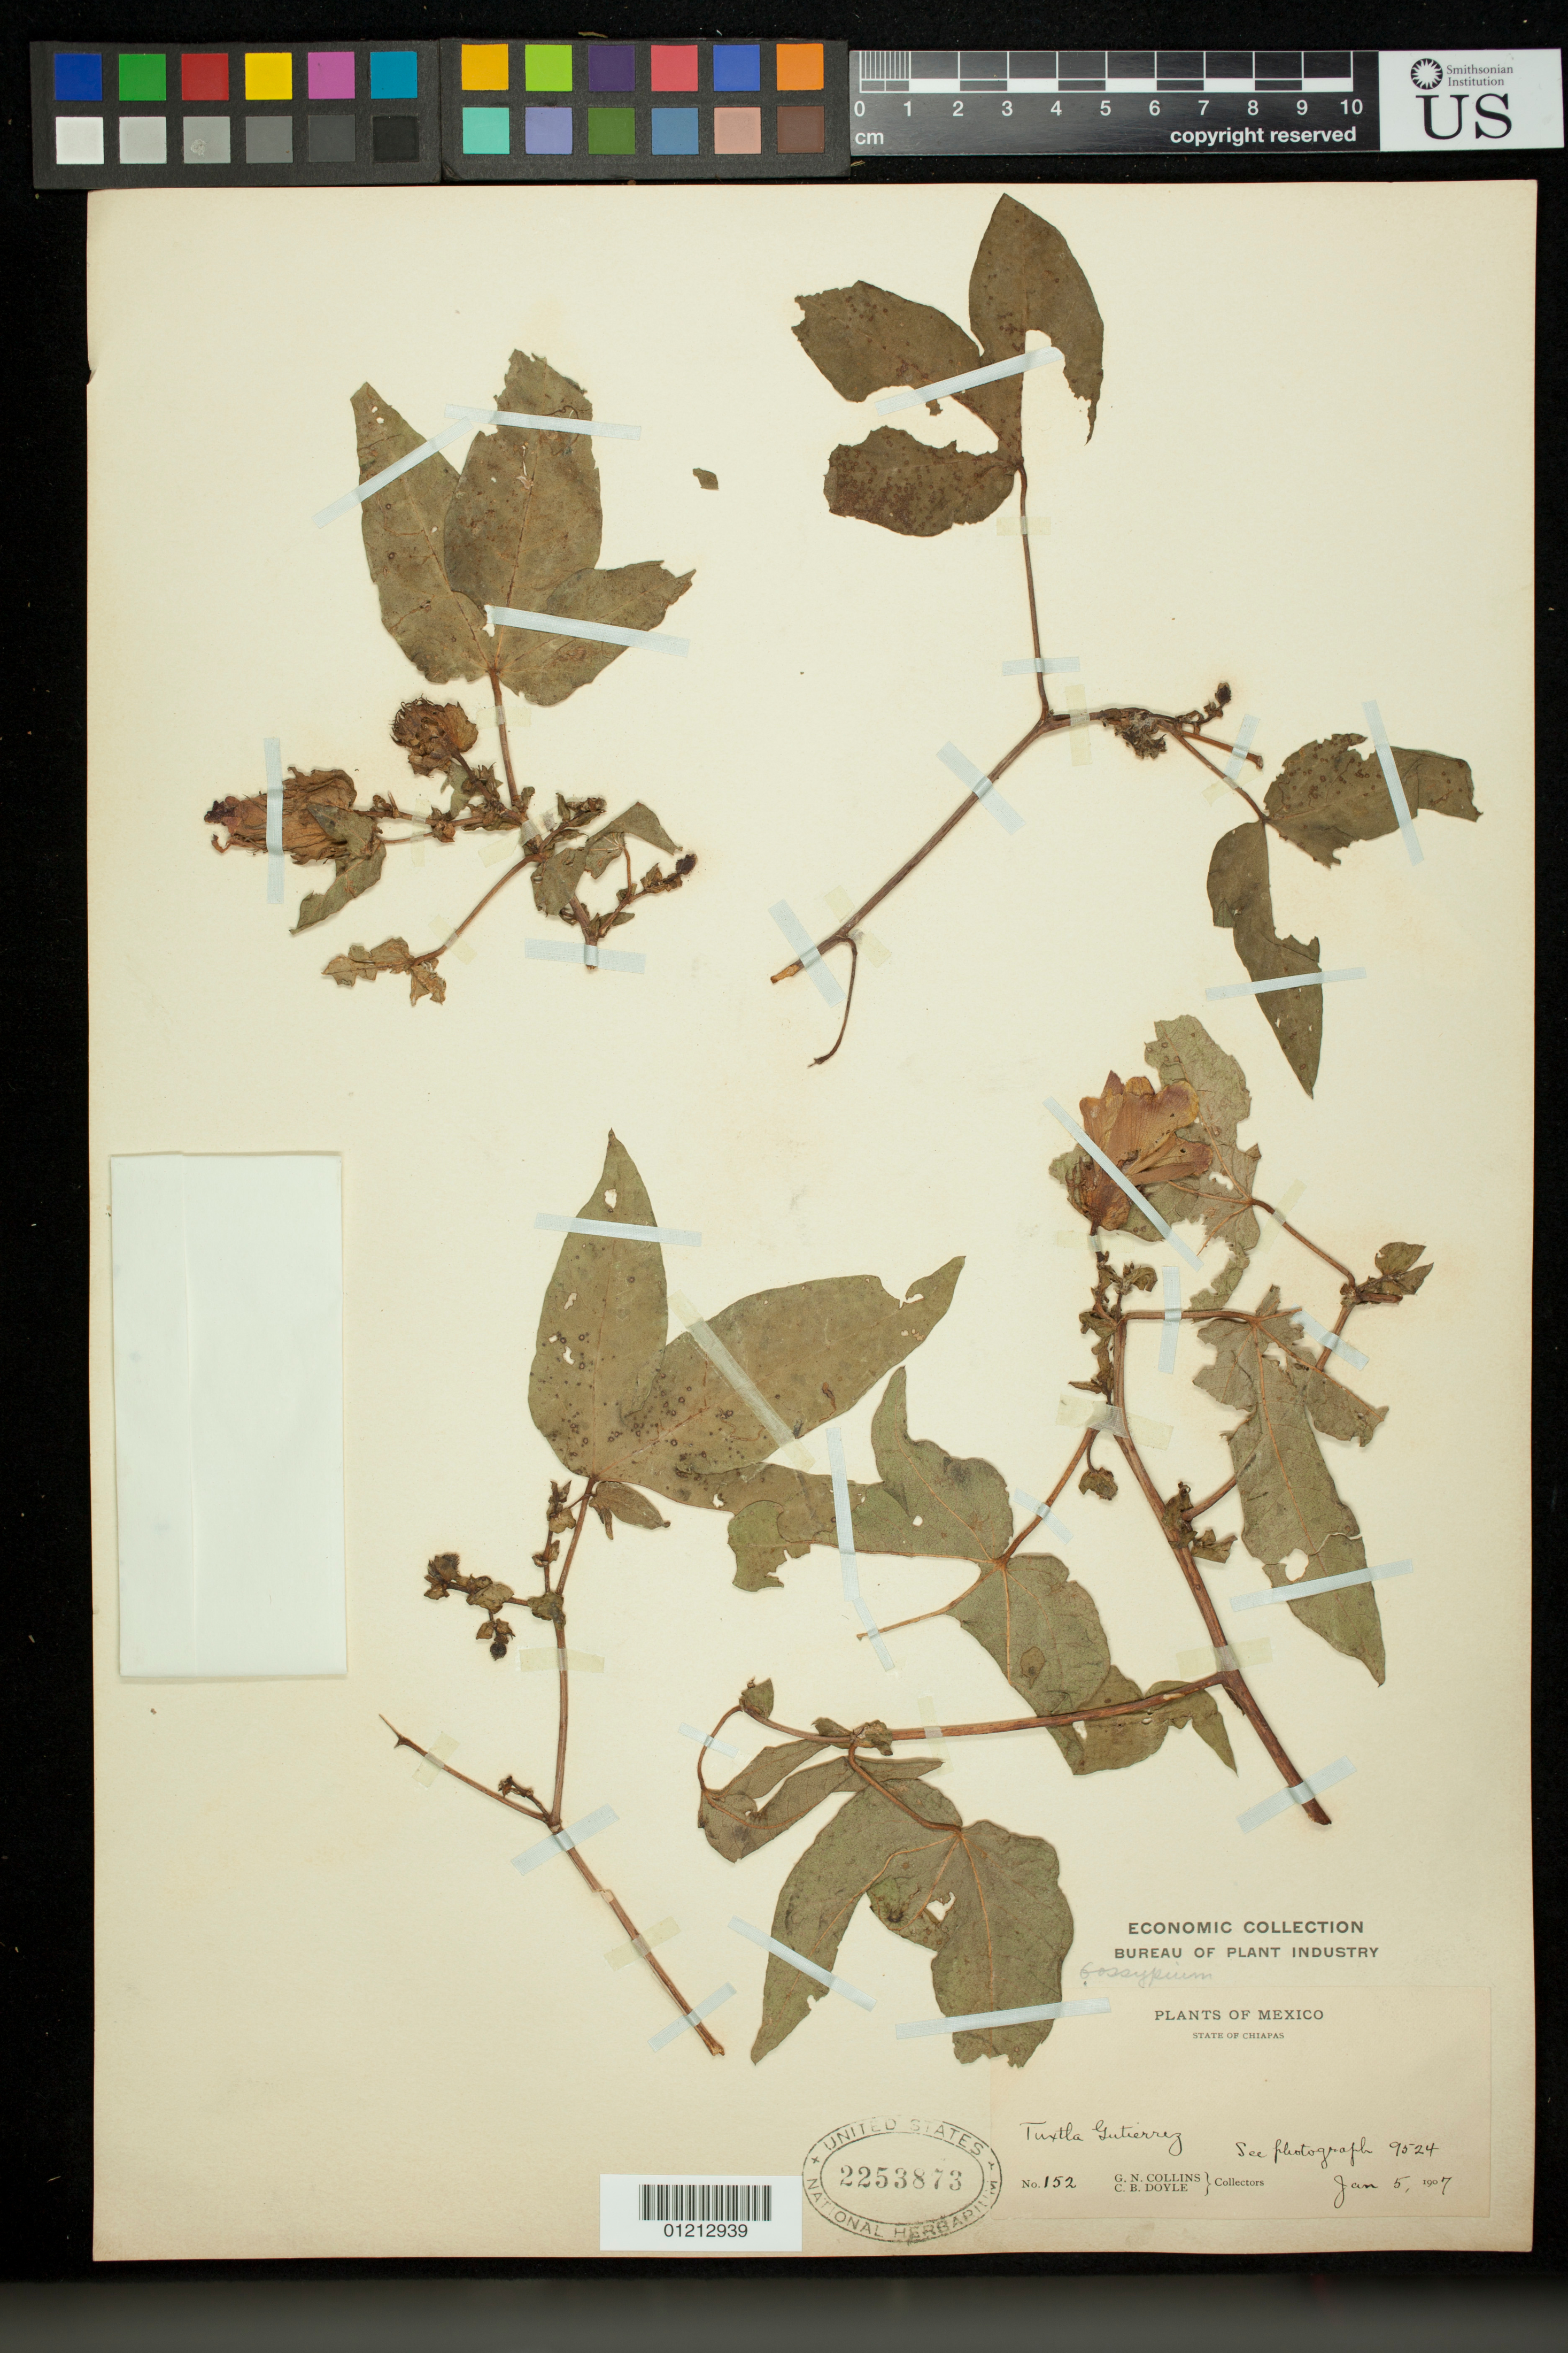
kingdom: Plantae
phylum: Tracheophyta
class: Magnoliopsida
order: Malvales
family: Malvaceae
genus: Gossypium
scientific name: Gossypium sp.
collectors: G. N. Collins & C. Doyle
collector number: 152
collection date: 1907-01-05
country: Mexico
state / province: Chiapas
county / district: Tuxtla Gutierrez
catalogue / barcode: US 2253873